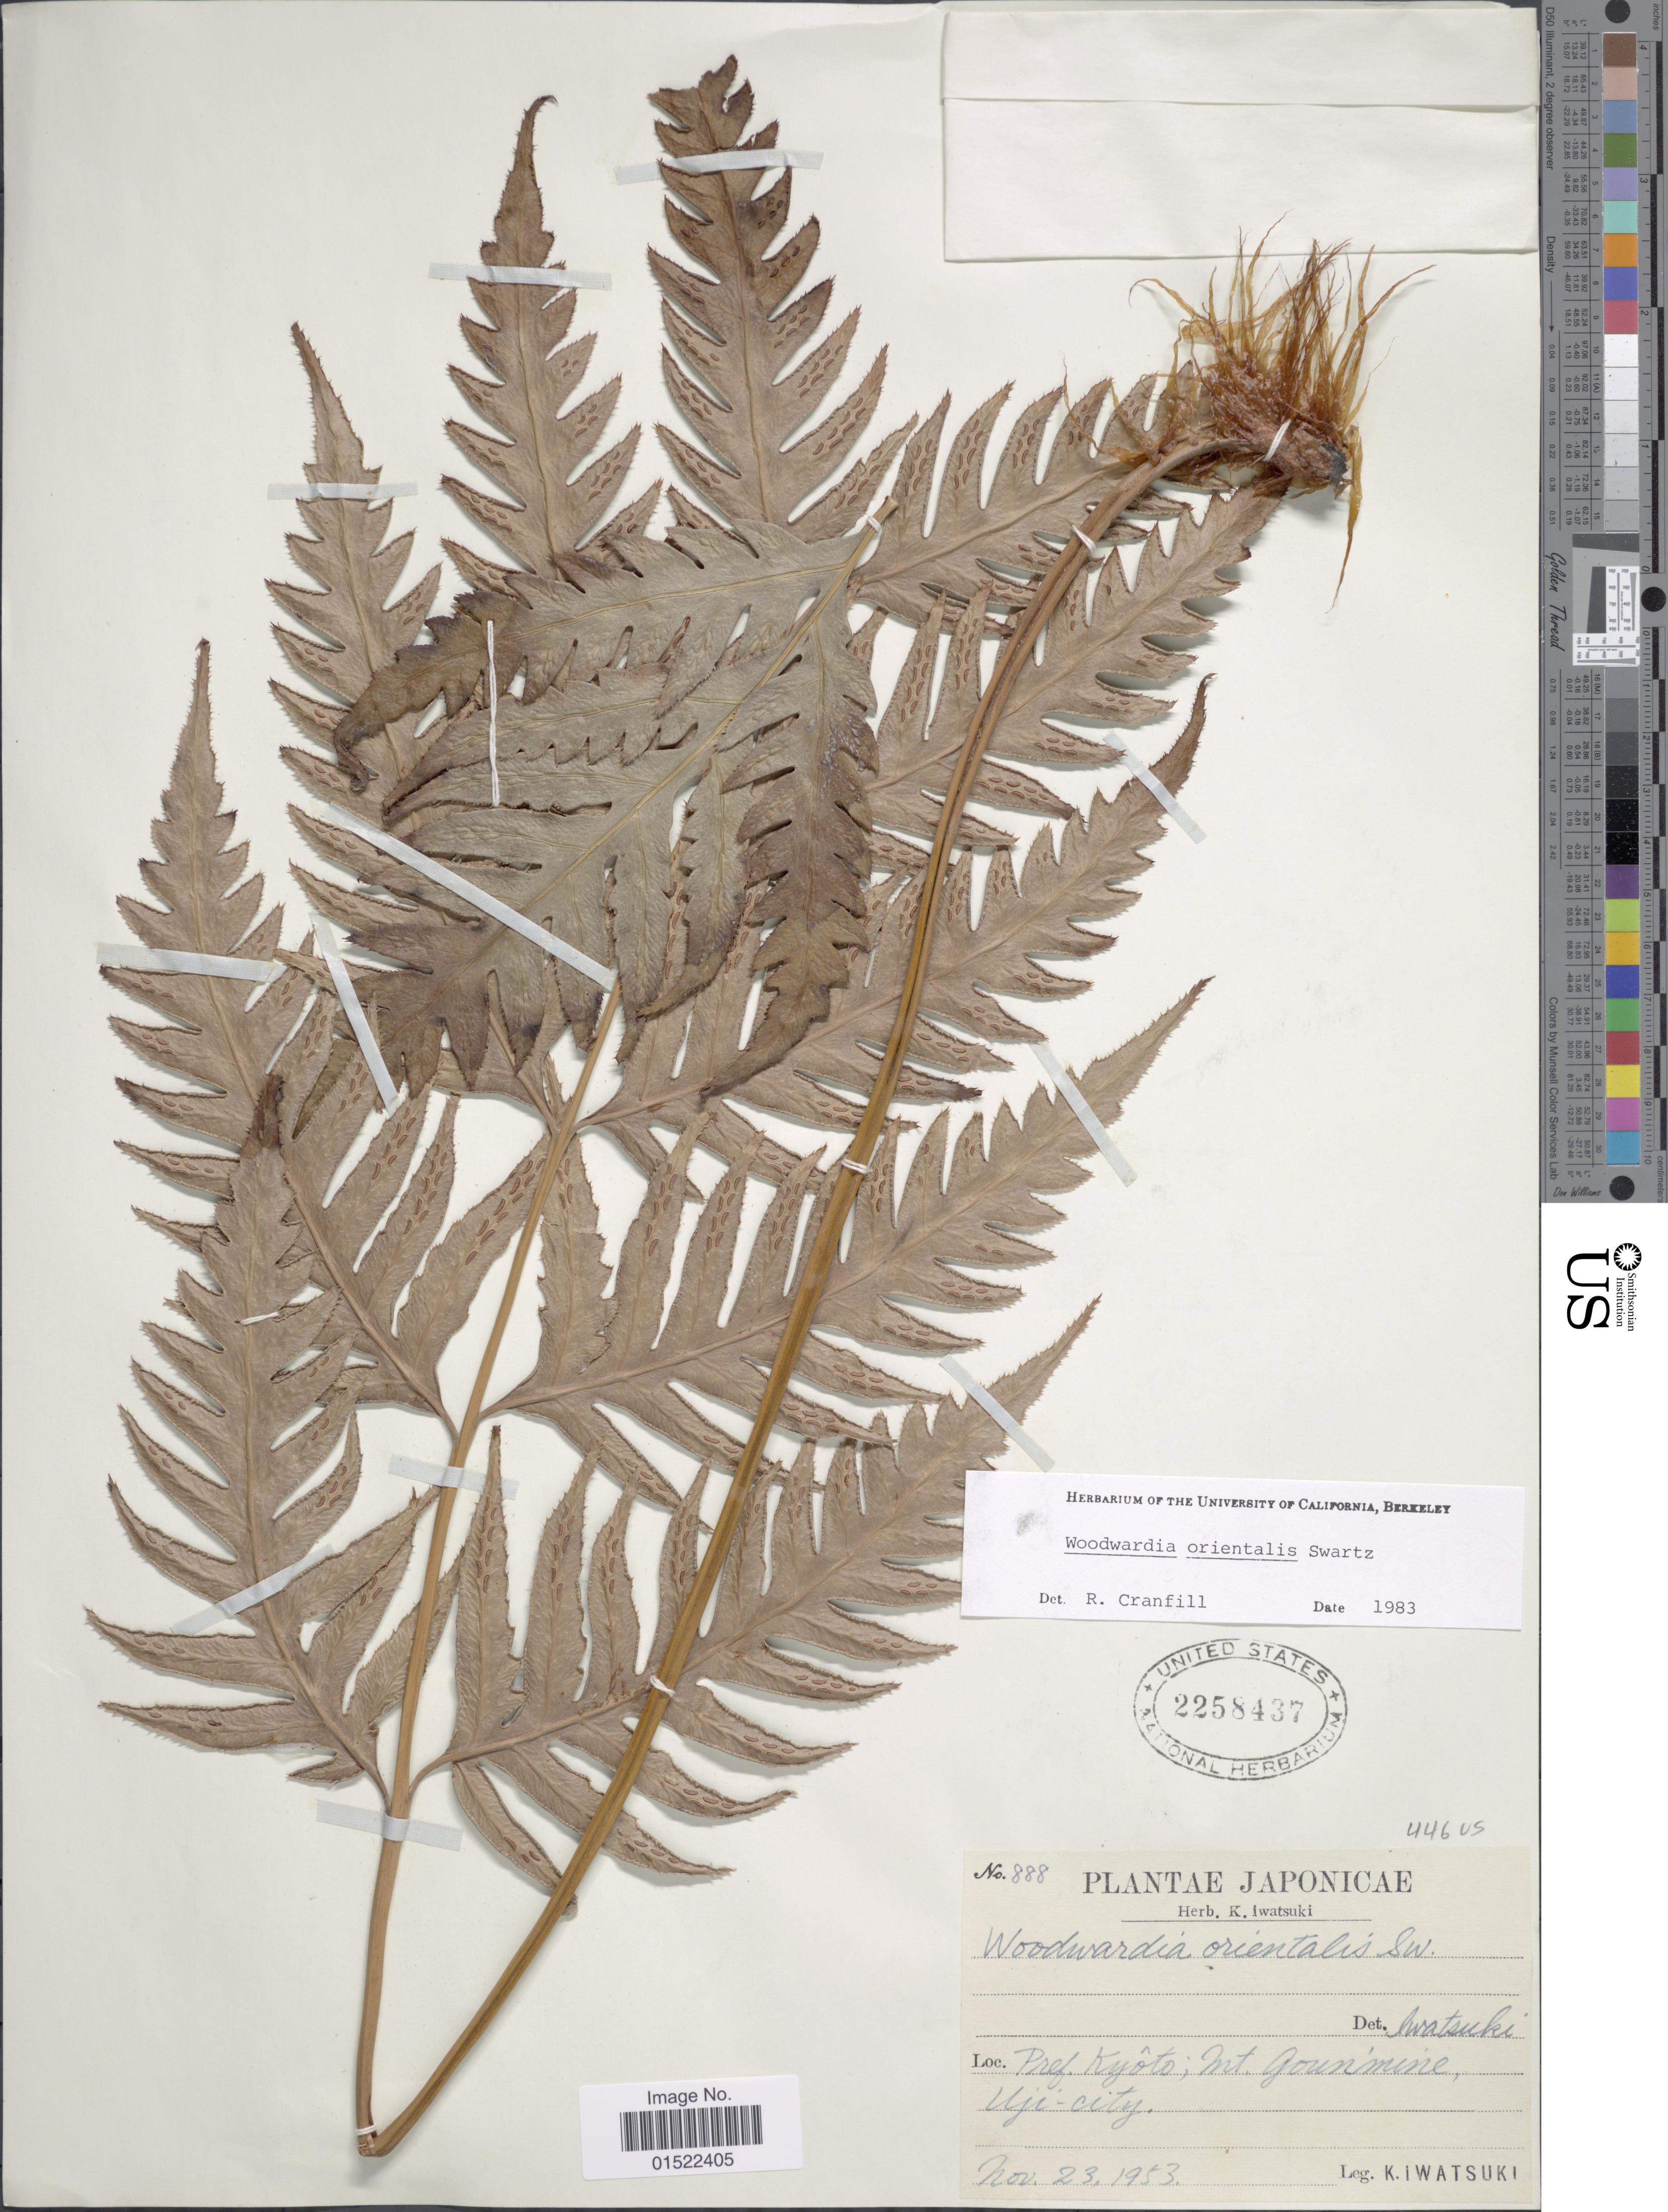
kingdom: Plantae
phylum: Tracheophyta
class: Polypodiopsida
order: Polypodiales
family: Blechnaceae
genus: Woodwardia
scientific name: Woodwardia orientalis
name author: Sw.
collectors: K. Iwatsuki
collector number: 888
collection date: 1953-11-23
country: Japan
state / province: Kyoto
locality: Mt. Gounimine Uju-city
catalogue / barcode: US 2258437